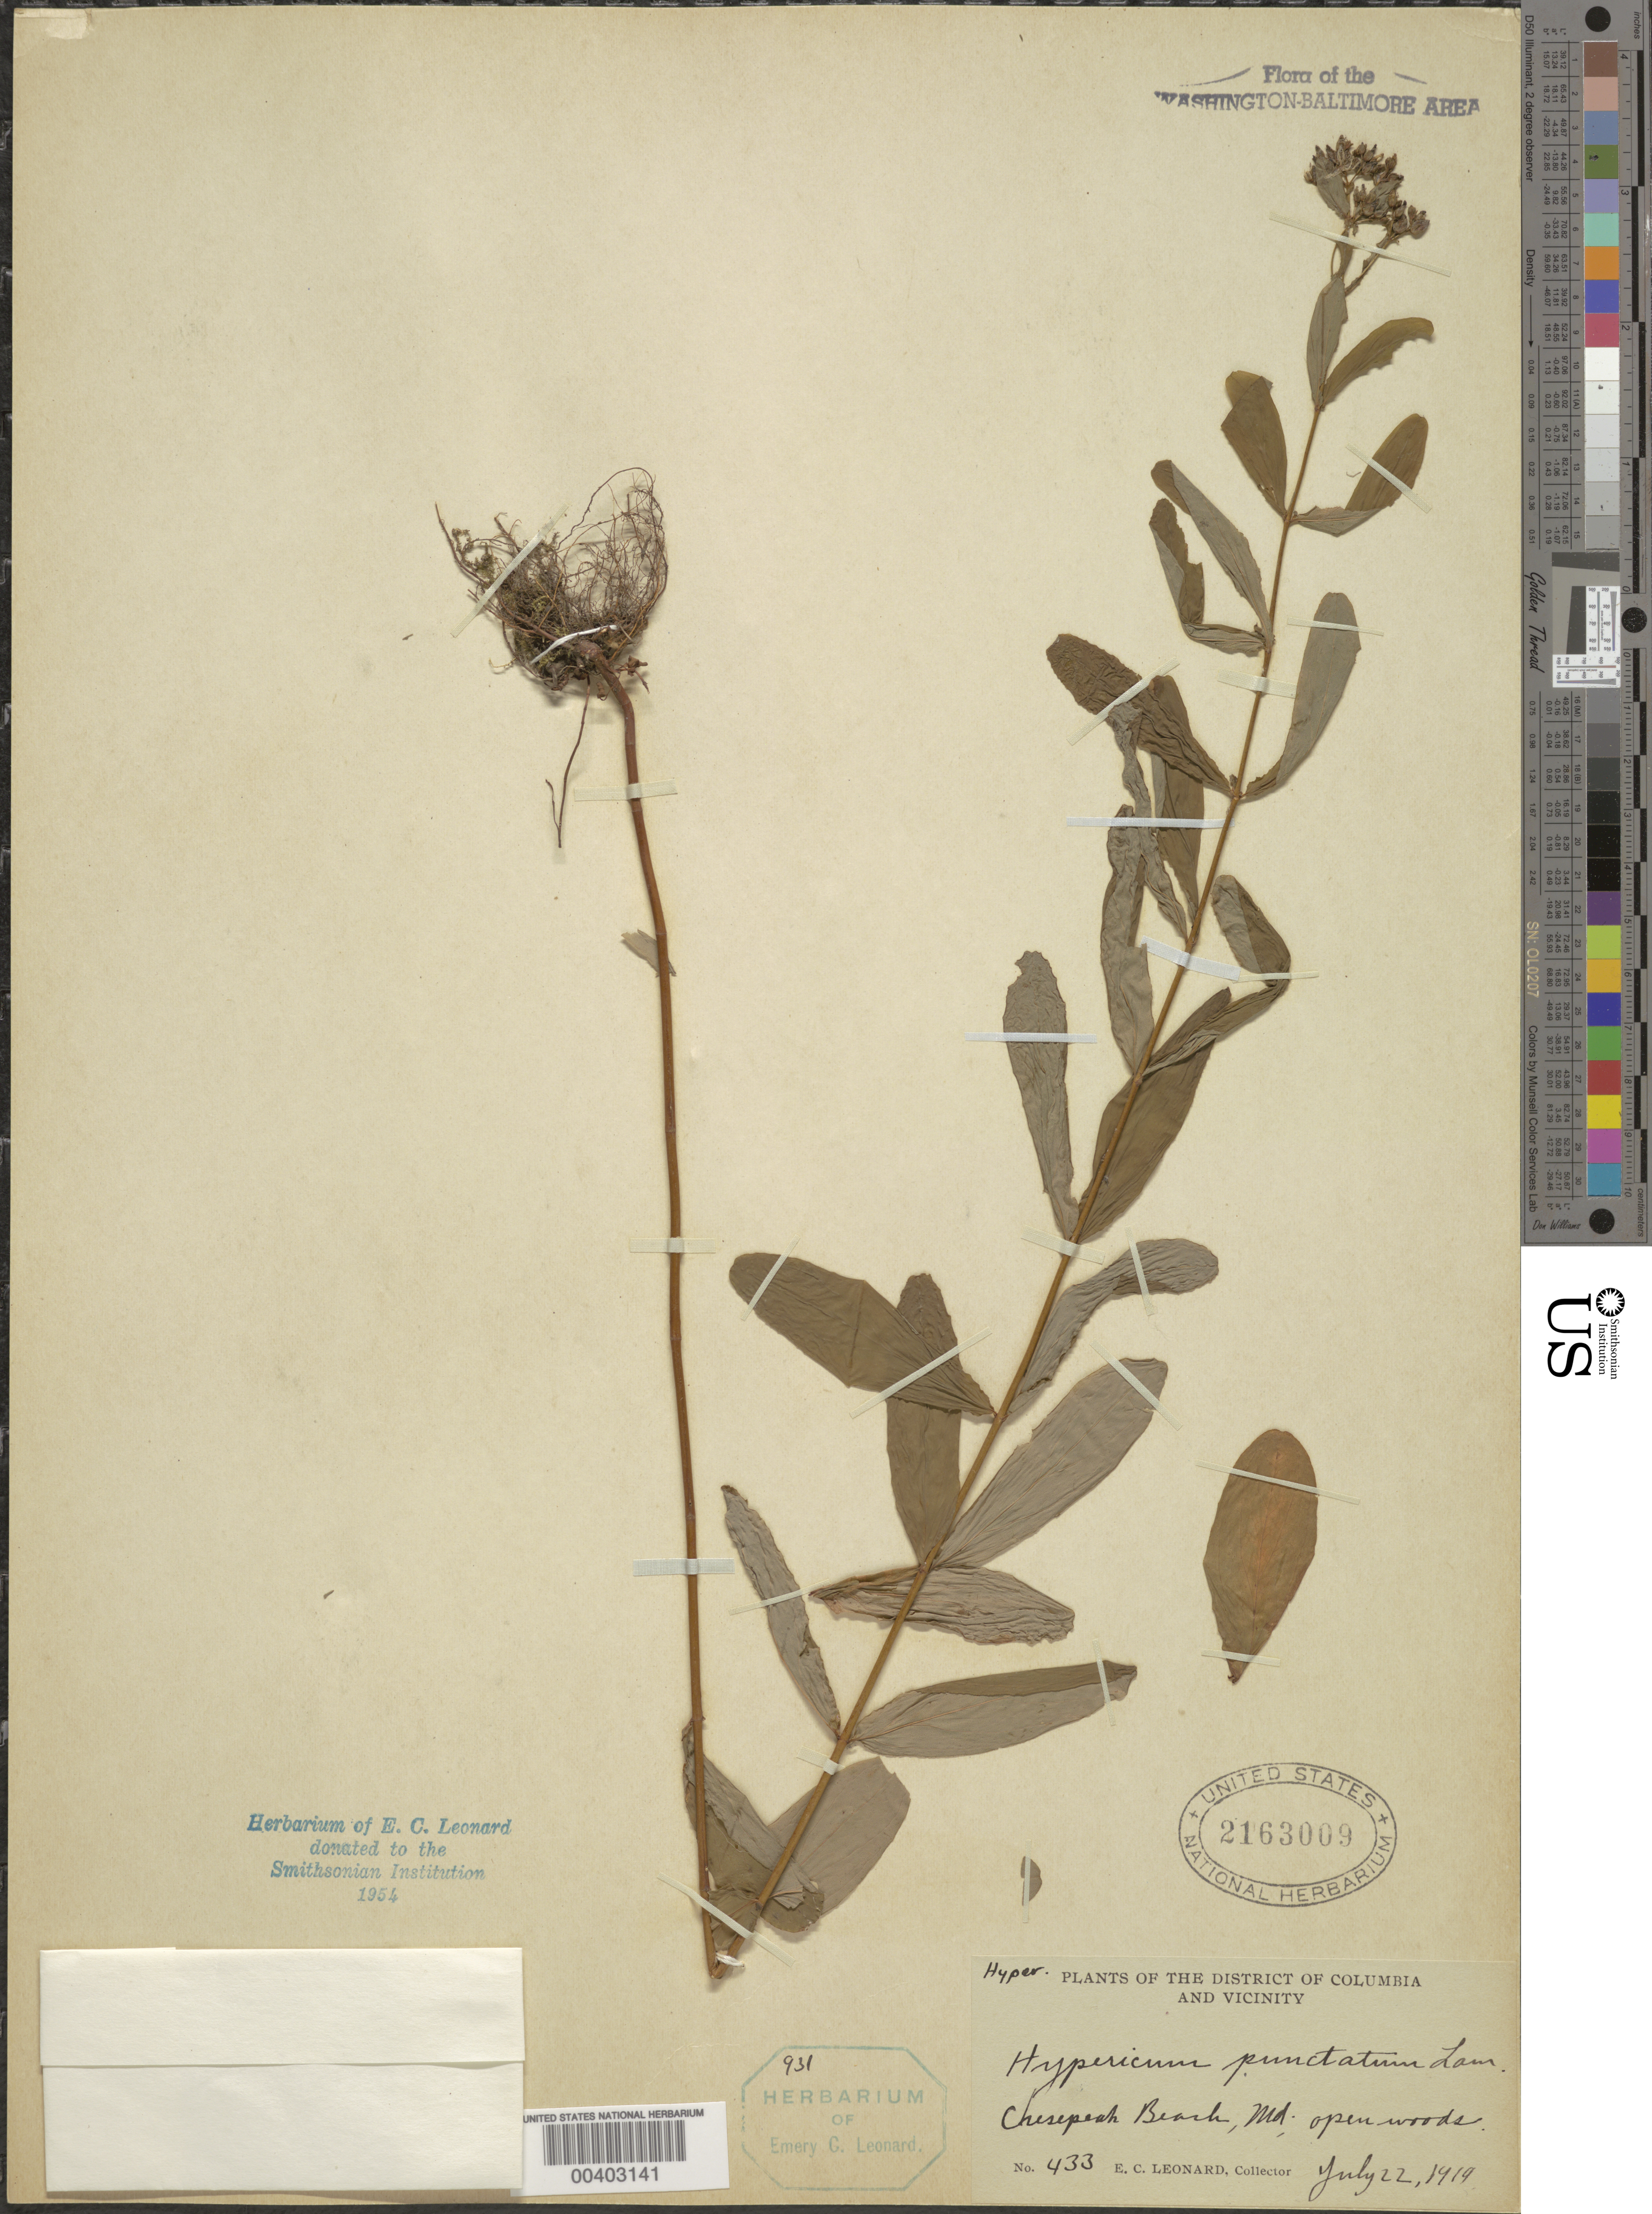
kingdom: Plantae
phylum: Tracheophyta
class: Magnoliopsida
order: Malpighiales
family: Hypericaceae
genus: Hypericum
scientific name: Hypericum punctatum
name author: Lam.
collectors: E. C. Leonard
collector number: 433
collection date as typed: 22 Jul 1919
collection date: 1919-07-22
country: United States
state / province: Maryland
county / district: Calvert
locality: Chesapeake Beach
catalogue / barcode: US 2163009